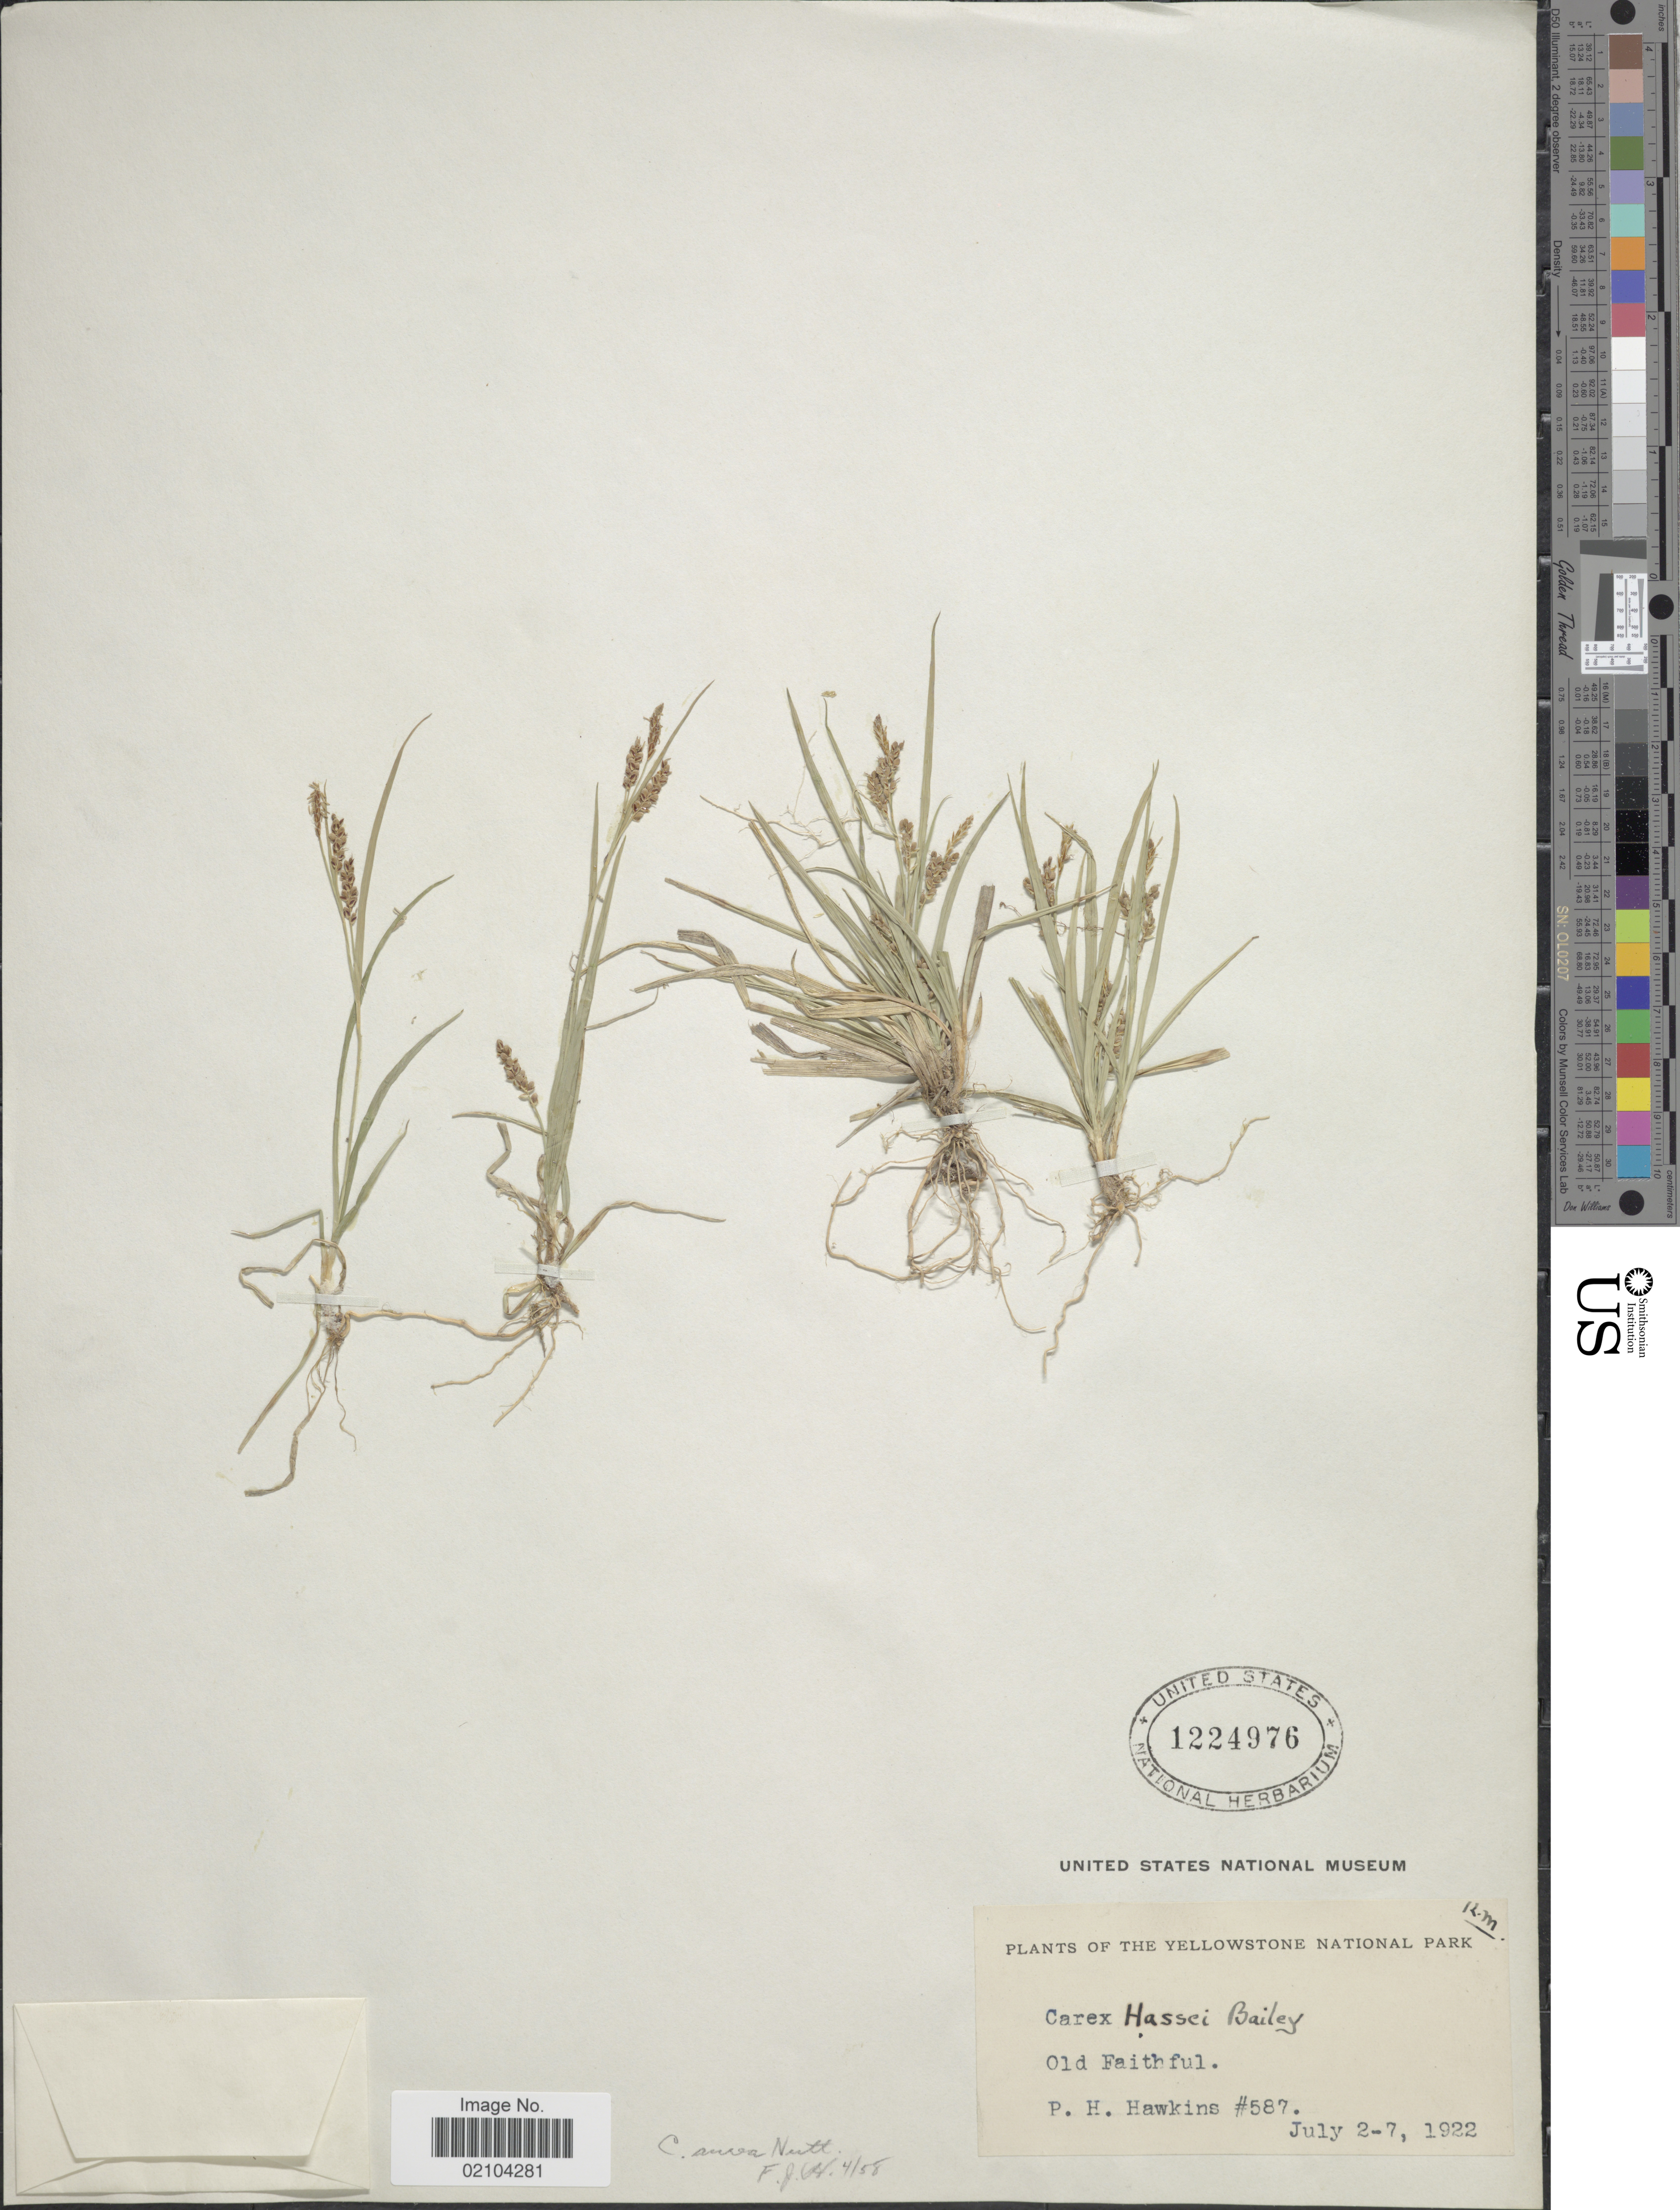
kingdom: Plantae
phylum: Tracheophyta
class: Liliopsida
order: Poales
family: Cyperaceae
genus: Carex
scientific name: Carex aurea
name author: Nutt.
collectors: P. Hawkins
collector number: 587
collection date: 1922-07-02/1922-07-07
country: United States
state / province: Wyoming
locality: Yellowstone National Park, Old Faithful.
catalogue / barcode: US 1224976